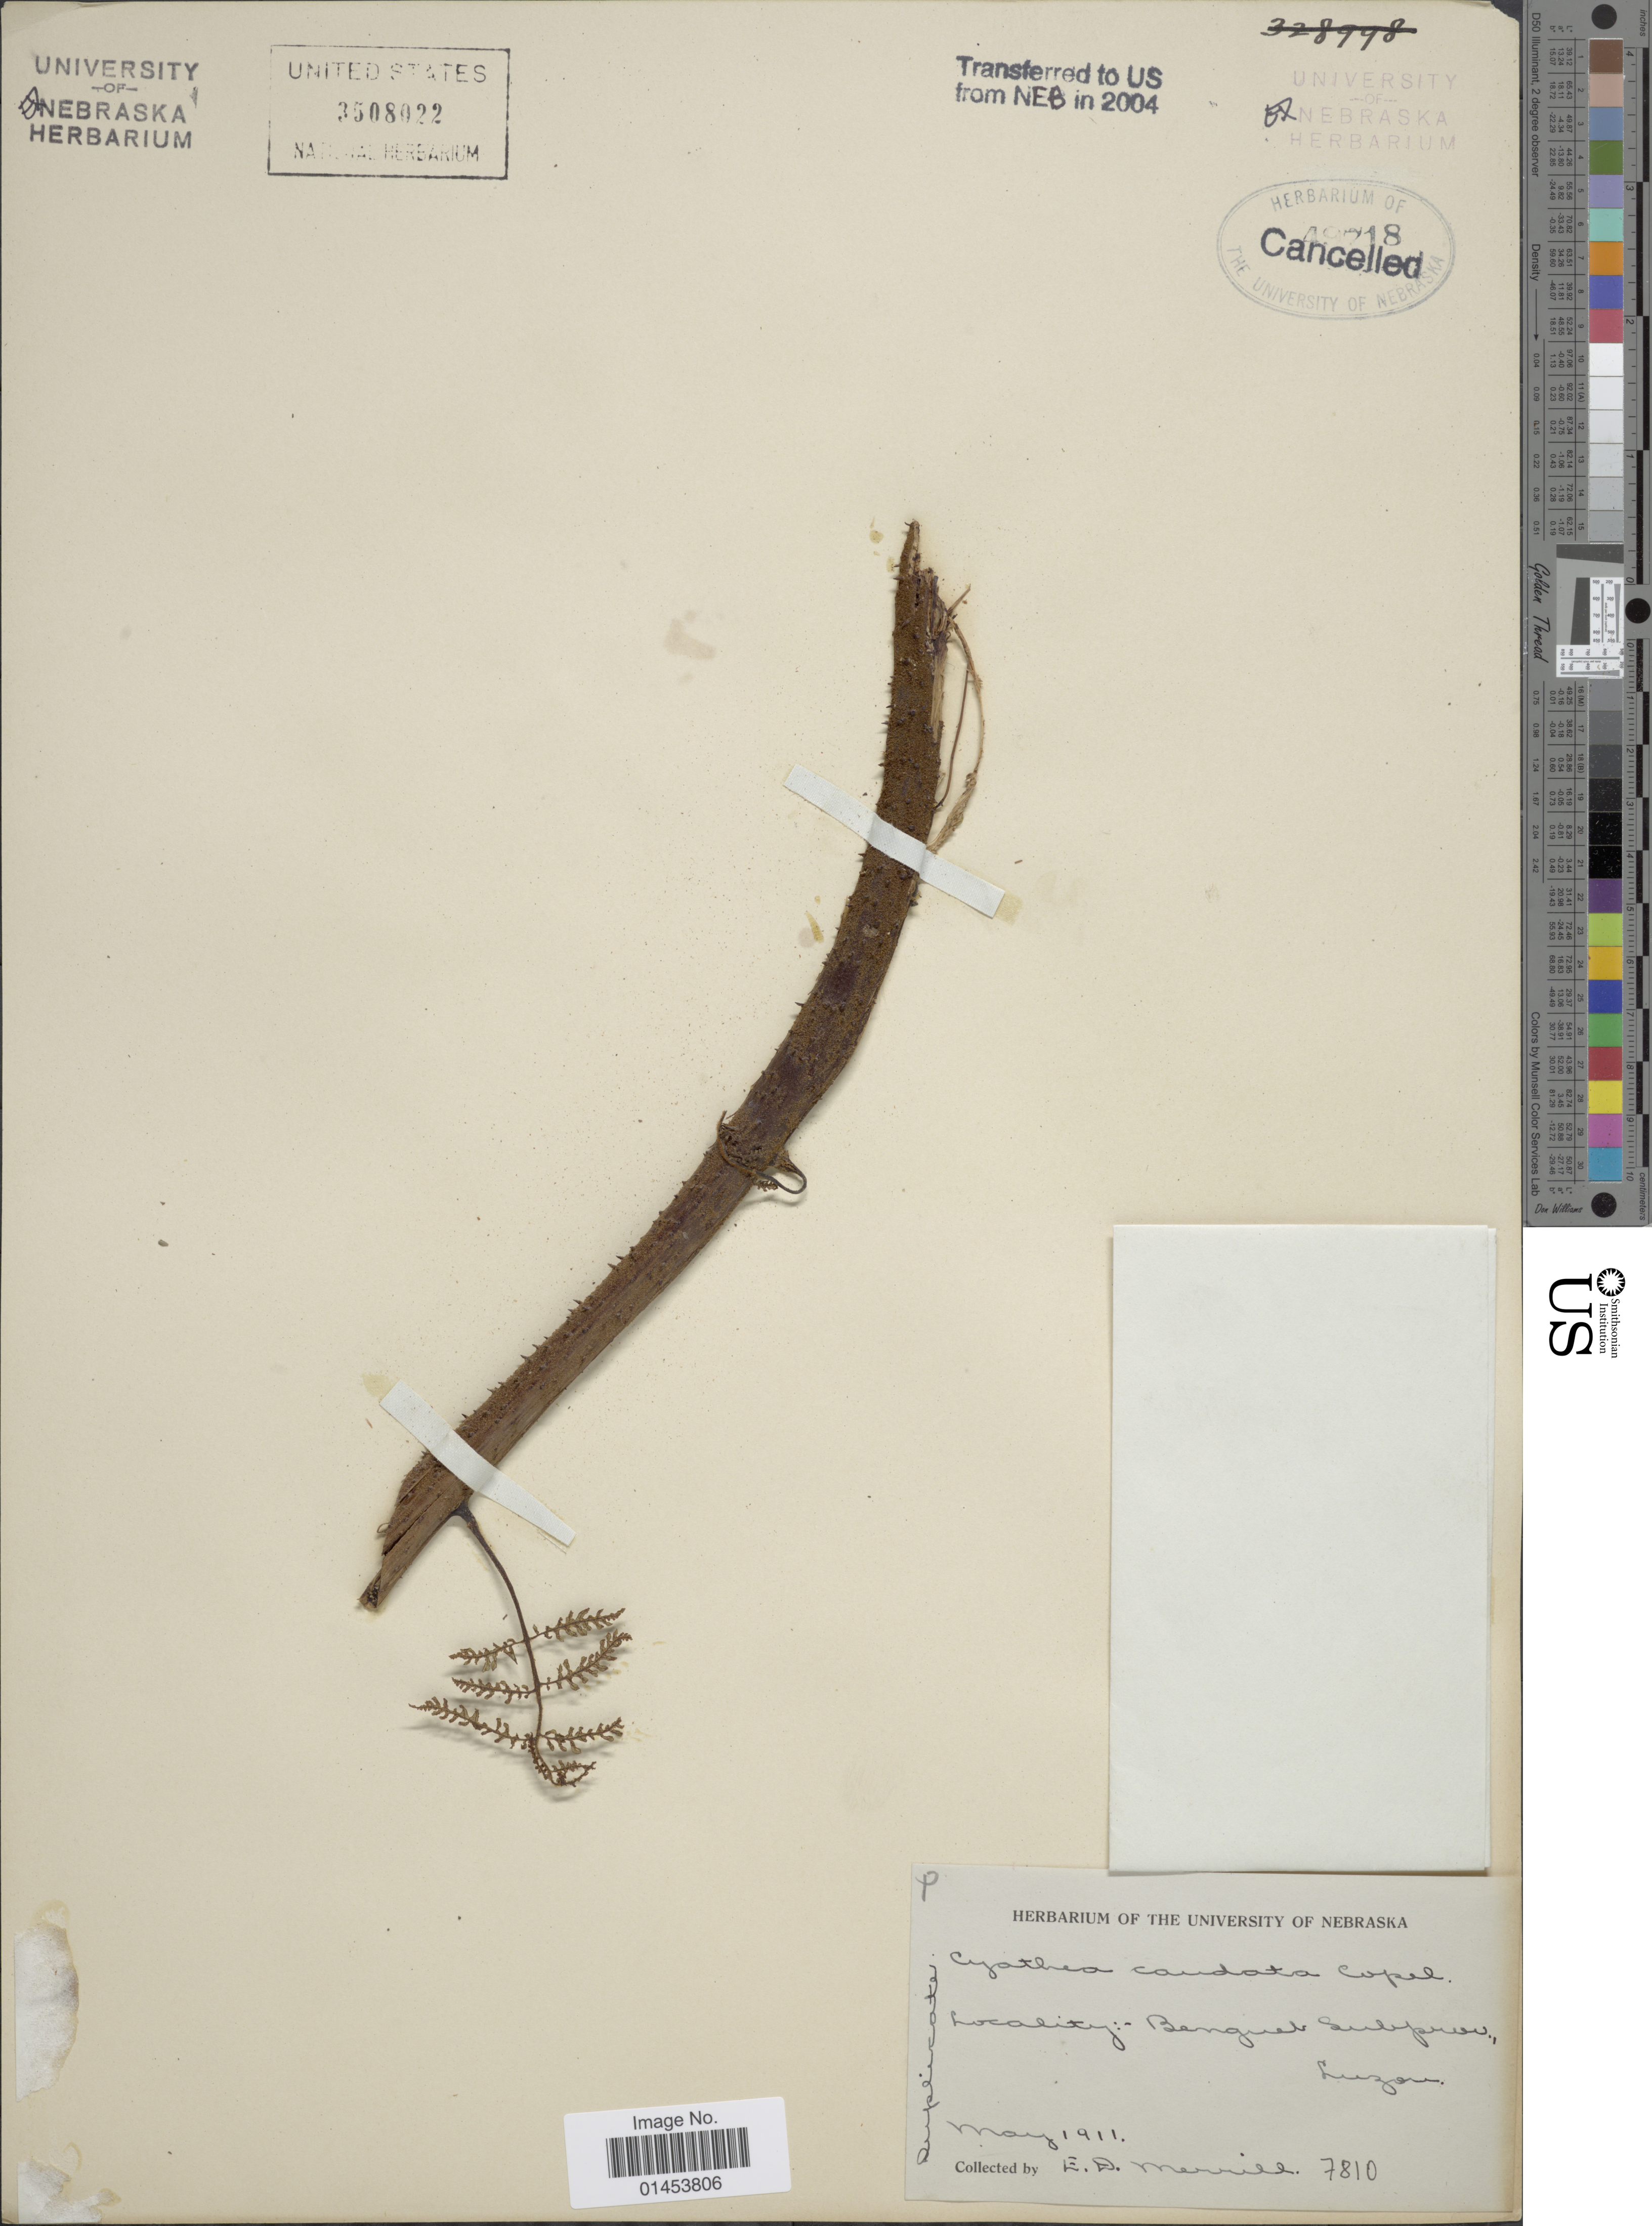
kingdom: Plantae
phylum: Tracheophyta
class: Polypodiopsida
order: Cyatheales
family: Cyatheaceae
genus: Cyathea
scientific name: Cyathea caudata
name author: (Hook.) Copel.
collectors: E. D. Merrill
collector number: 7810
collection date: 1911-05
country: Philippines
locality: Benguet Subprov. Luzon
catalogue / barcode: US 3508022